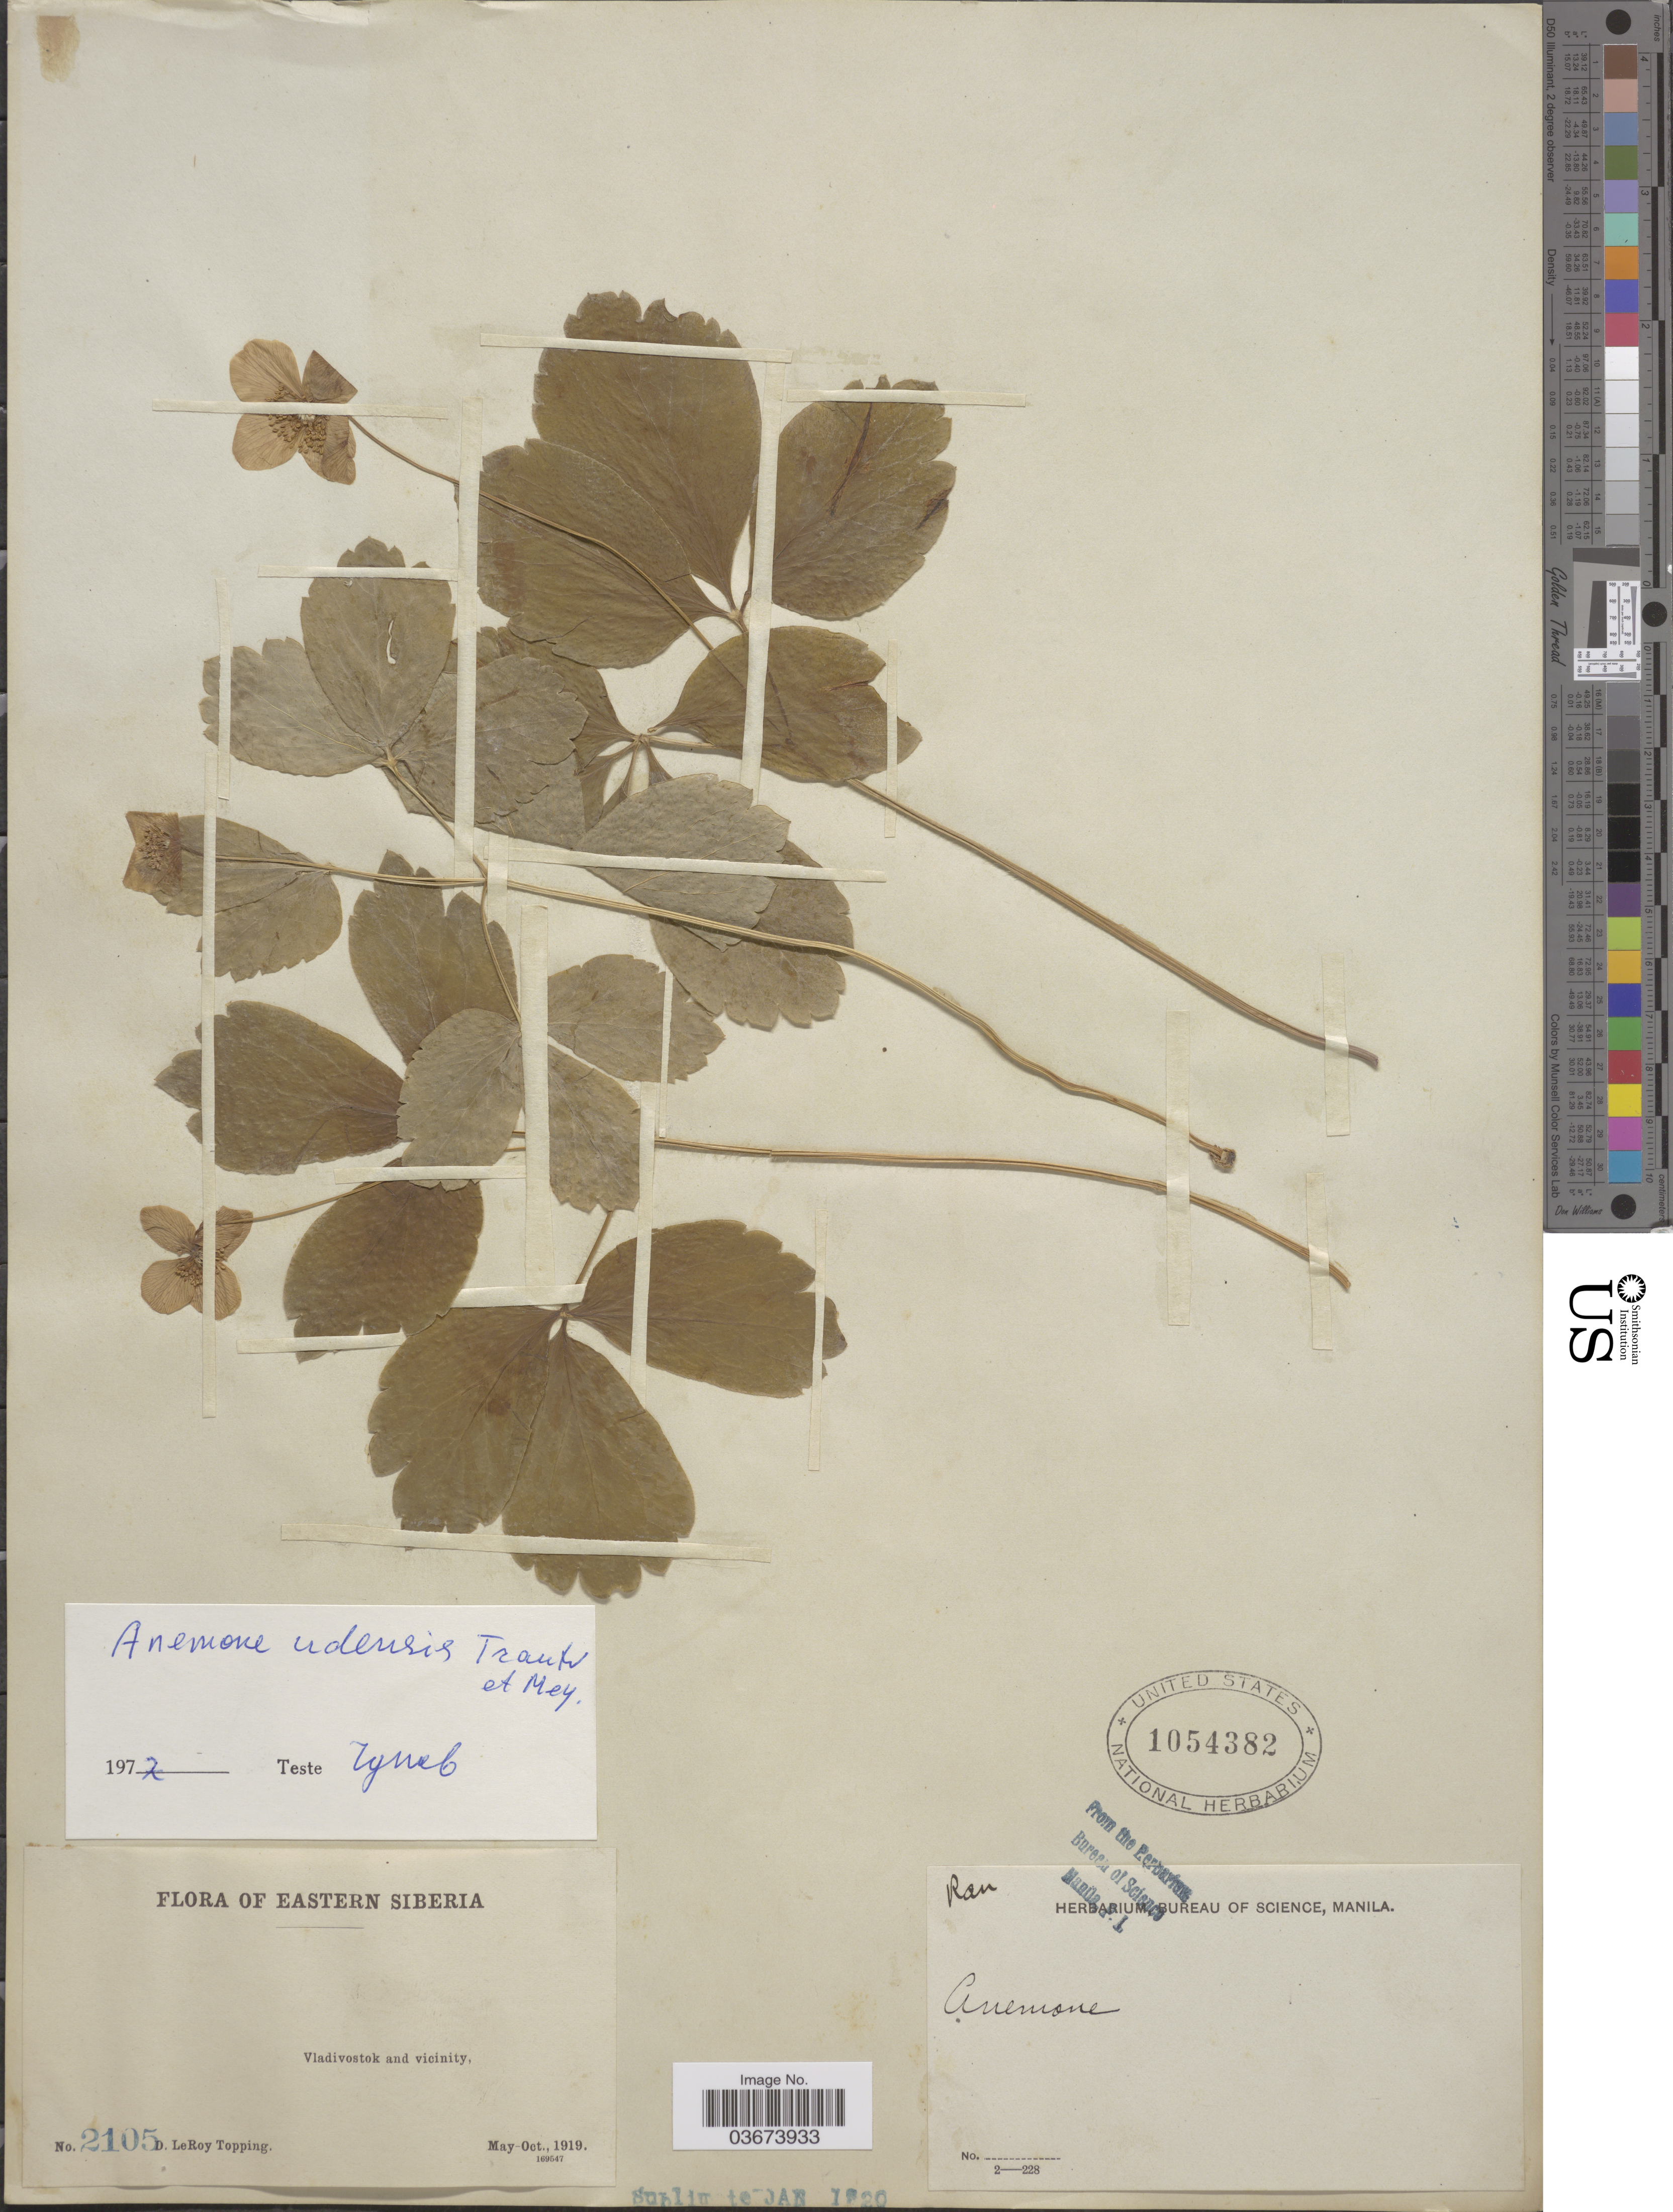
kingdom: Plantae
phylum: Tracheophyta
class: Magnoliopsida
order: Ranunculales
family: Ranunculaceae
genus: Anemone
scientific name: Anemone udensis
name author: Trautv. & C.A. Mey.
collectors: D. L. Topping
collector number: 2105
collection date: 1919-05/1919-10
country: Russian Federation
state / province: Primorsky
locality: Eastern Siberia. Vladivostok and vicinity.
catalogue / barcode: US 1054382